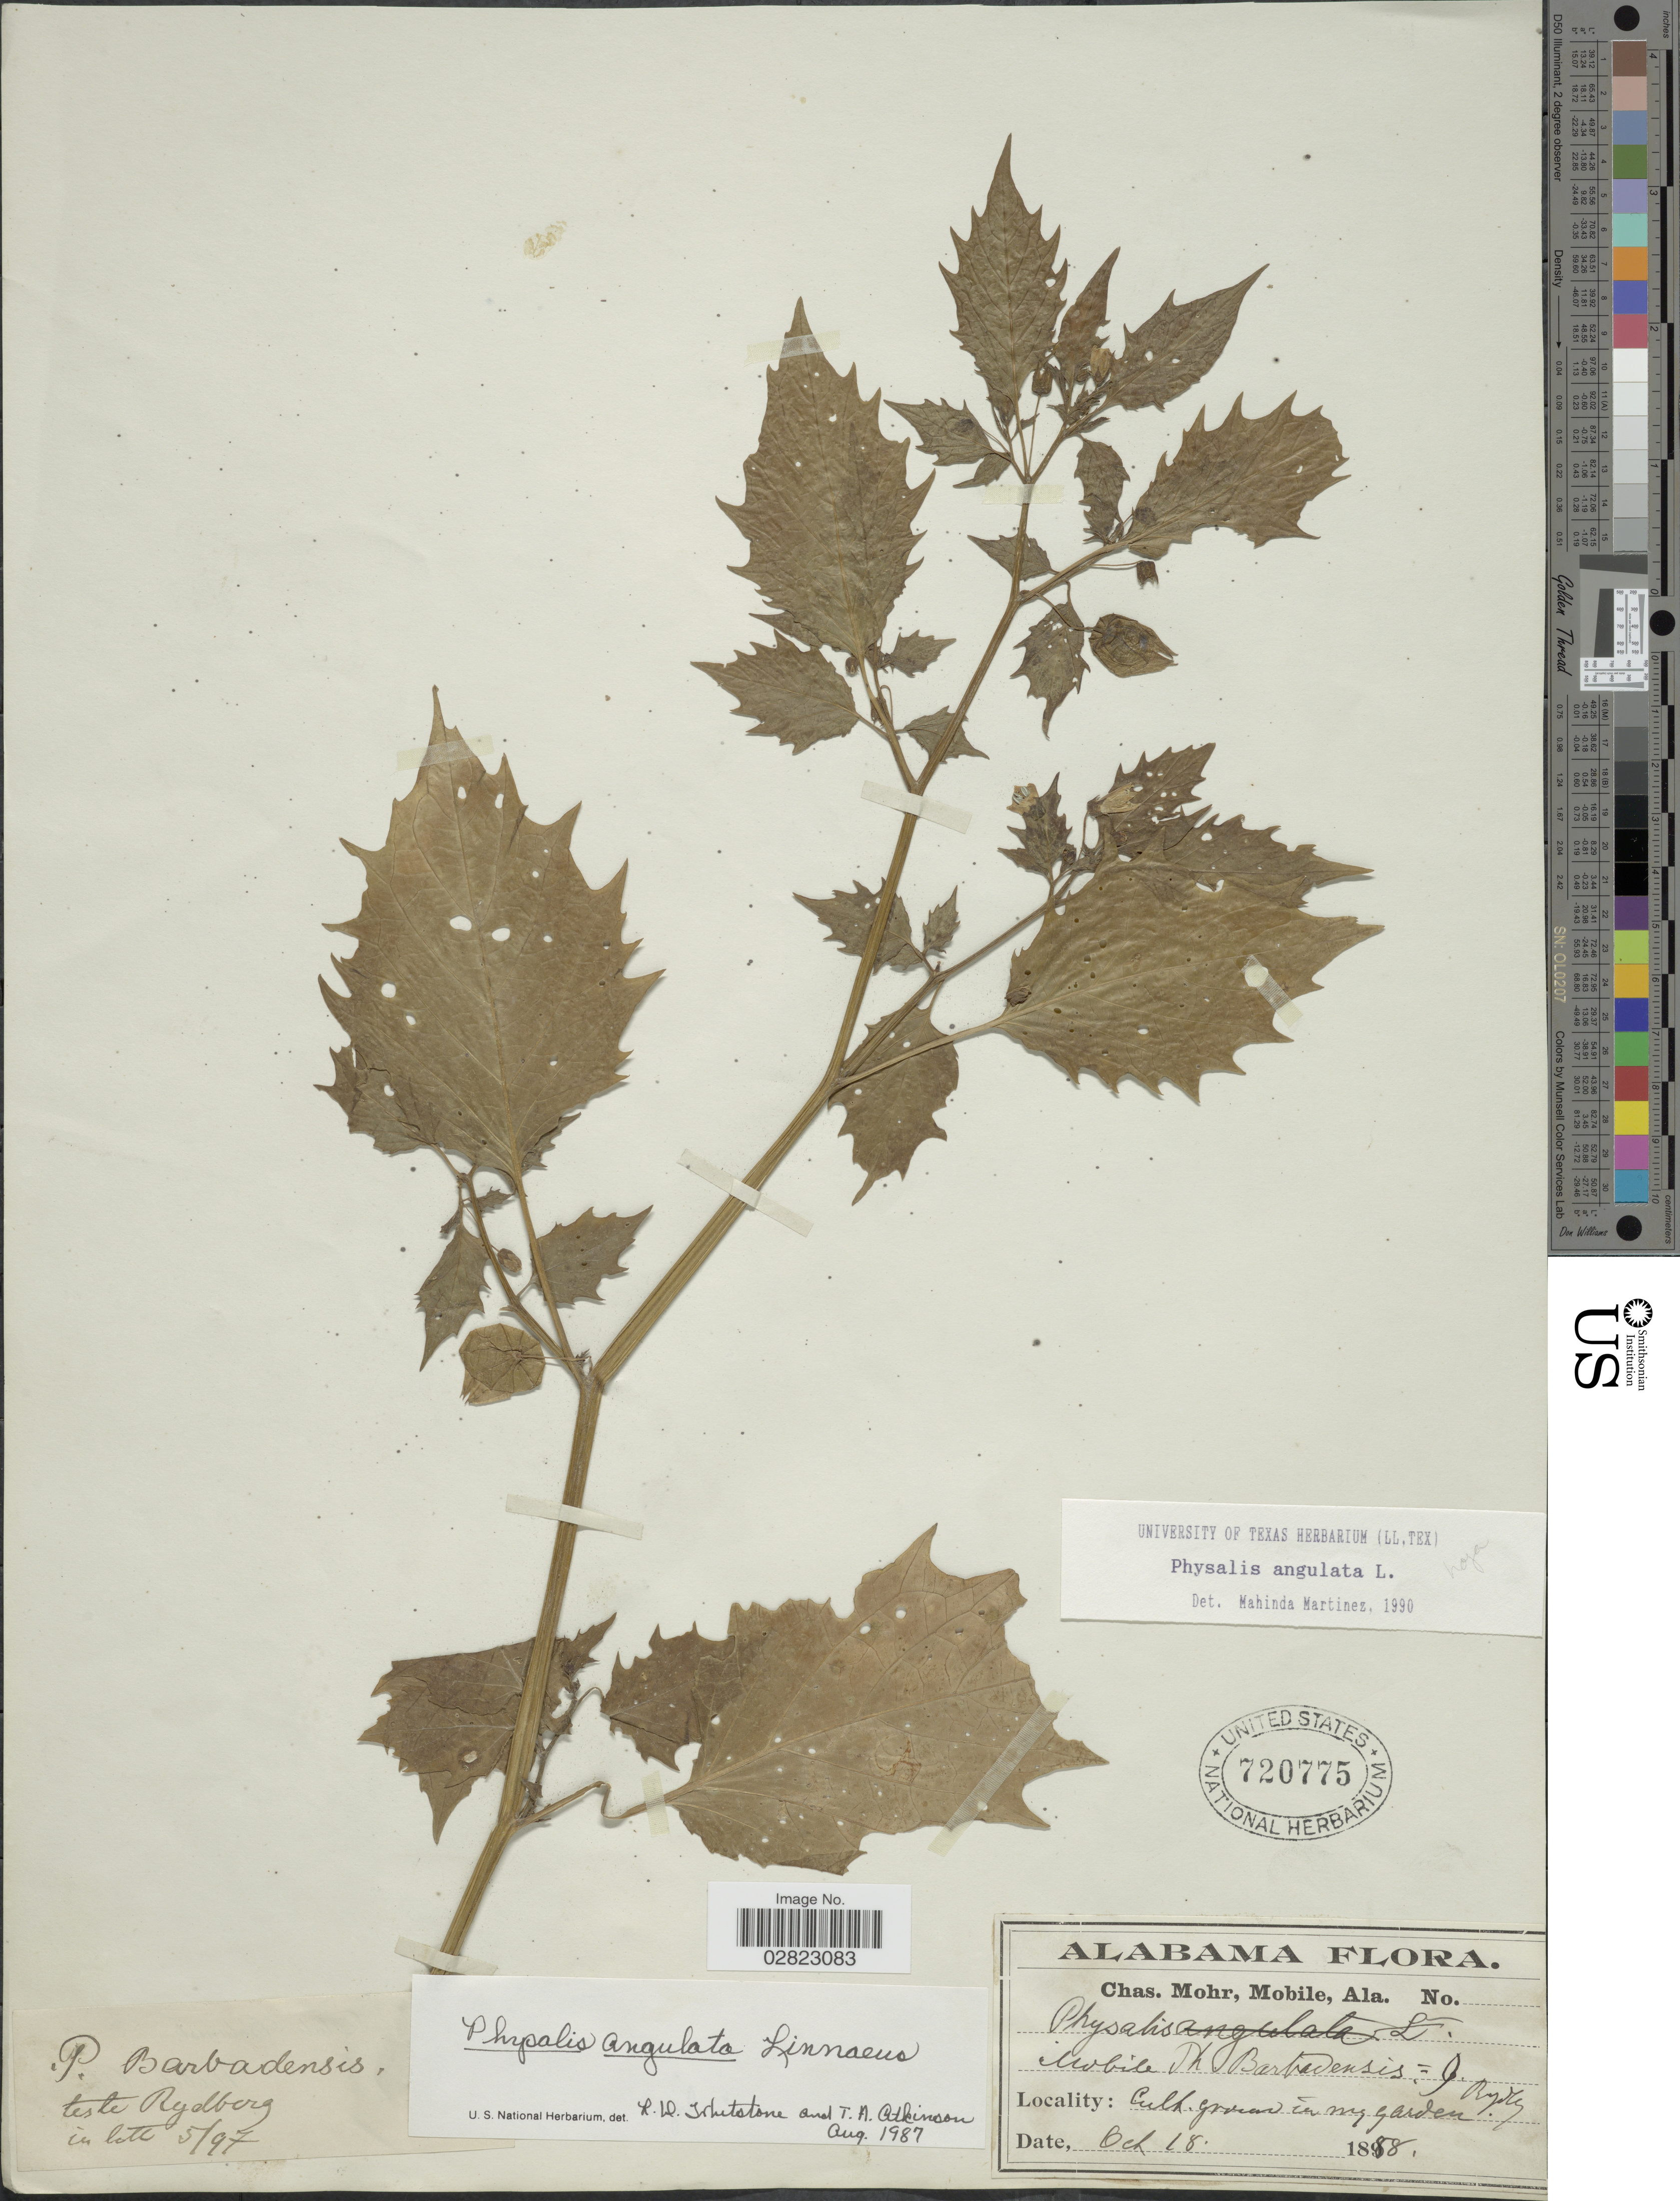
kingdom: Plantae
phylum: Tracheophyta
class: Magnoliopsida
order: Solanales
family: Solanaceae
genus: Physalis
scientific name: Physalis angulata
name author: L.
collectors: Mohr, C. T. (herbarium)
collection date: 1888-10-18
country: United States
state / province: Alabama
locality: Cult ground in my garden.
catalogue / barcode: US 720775